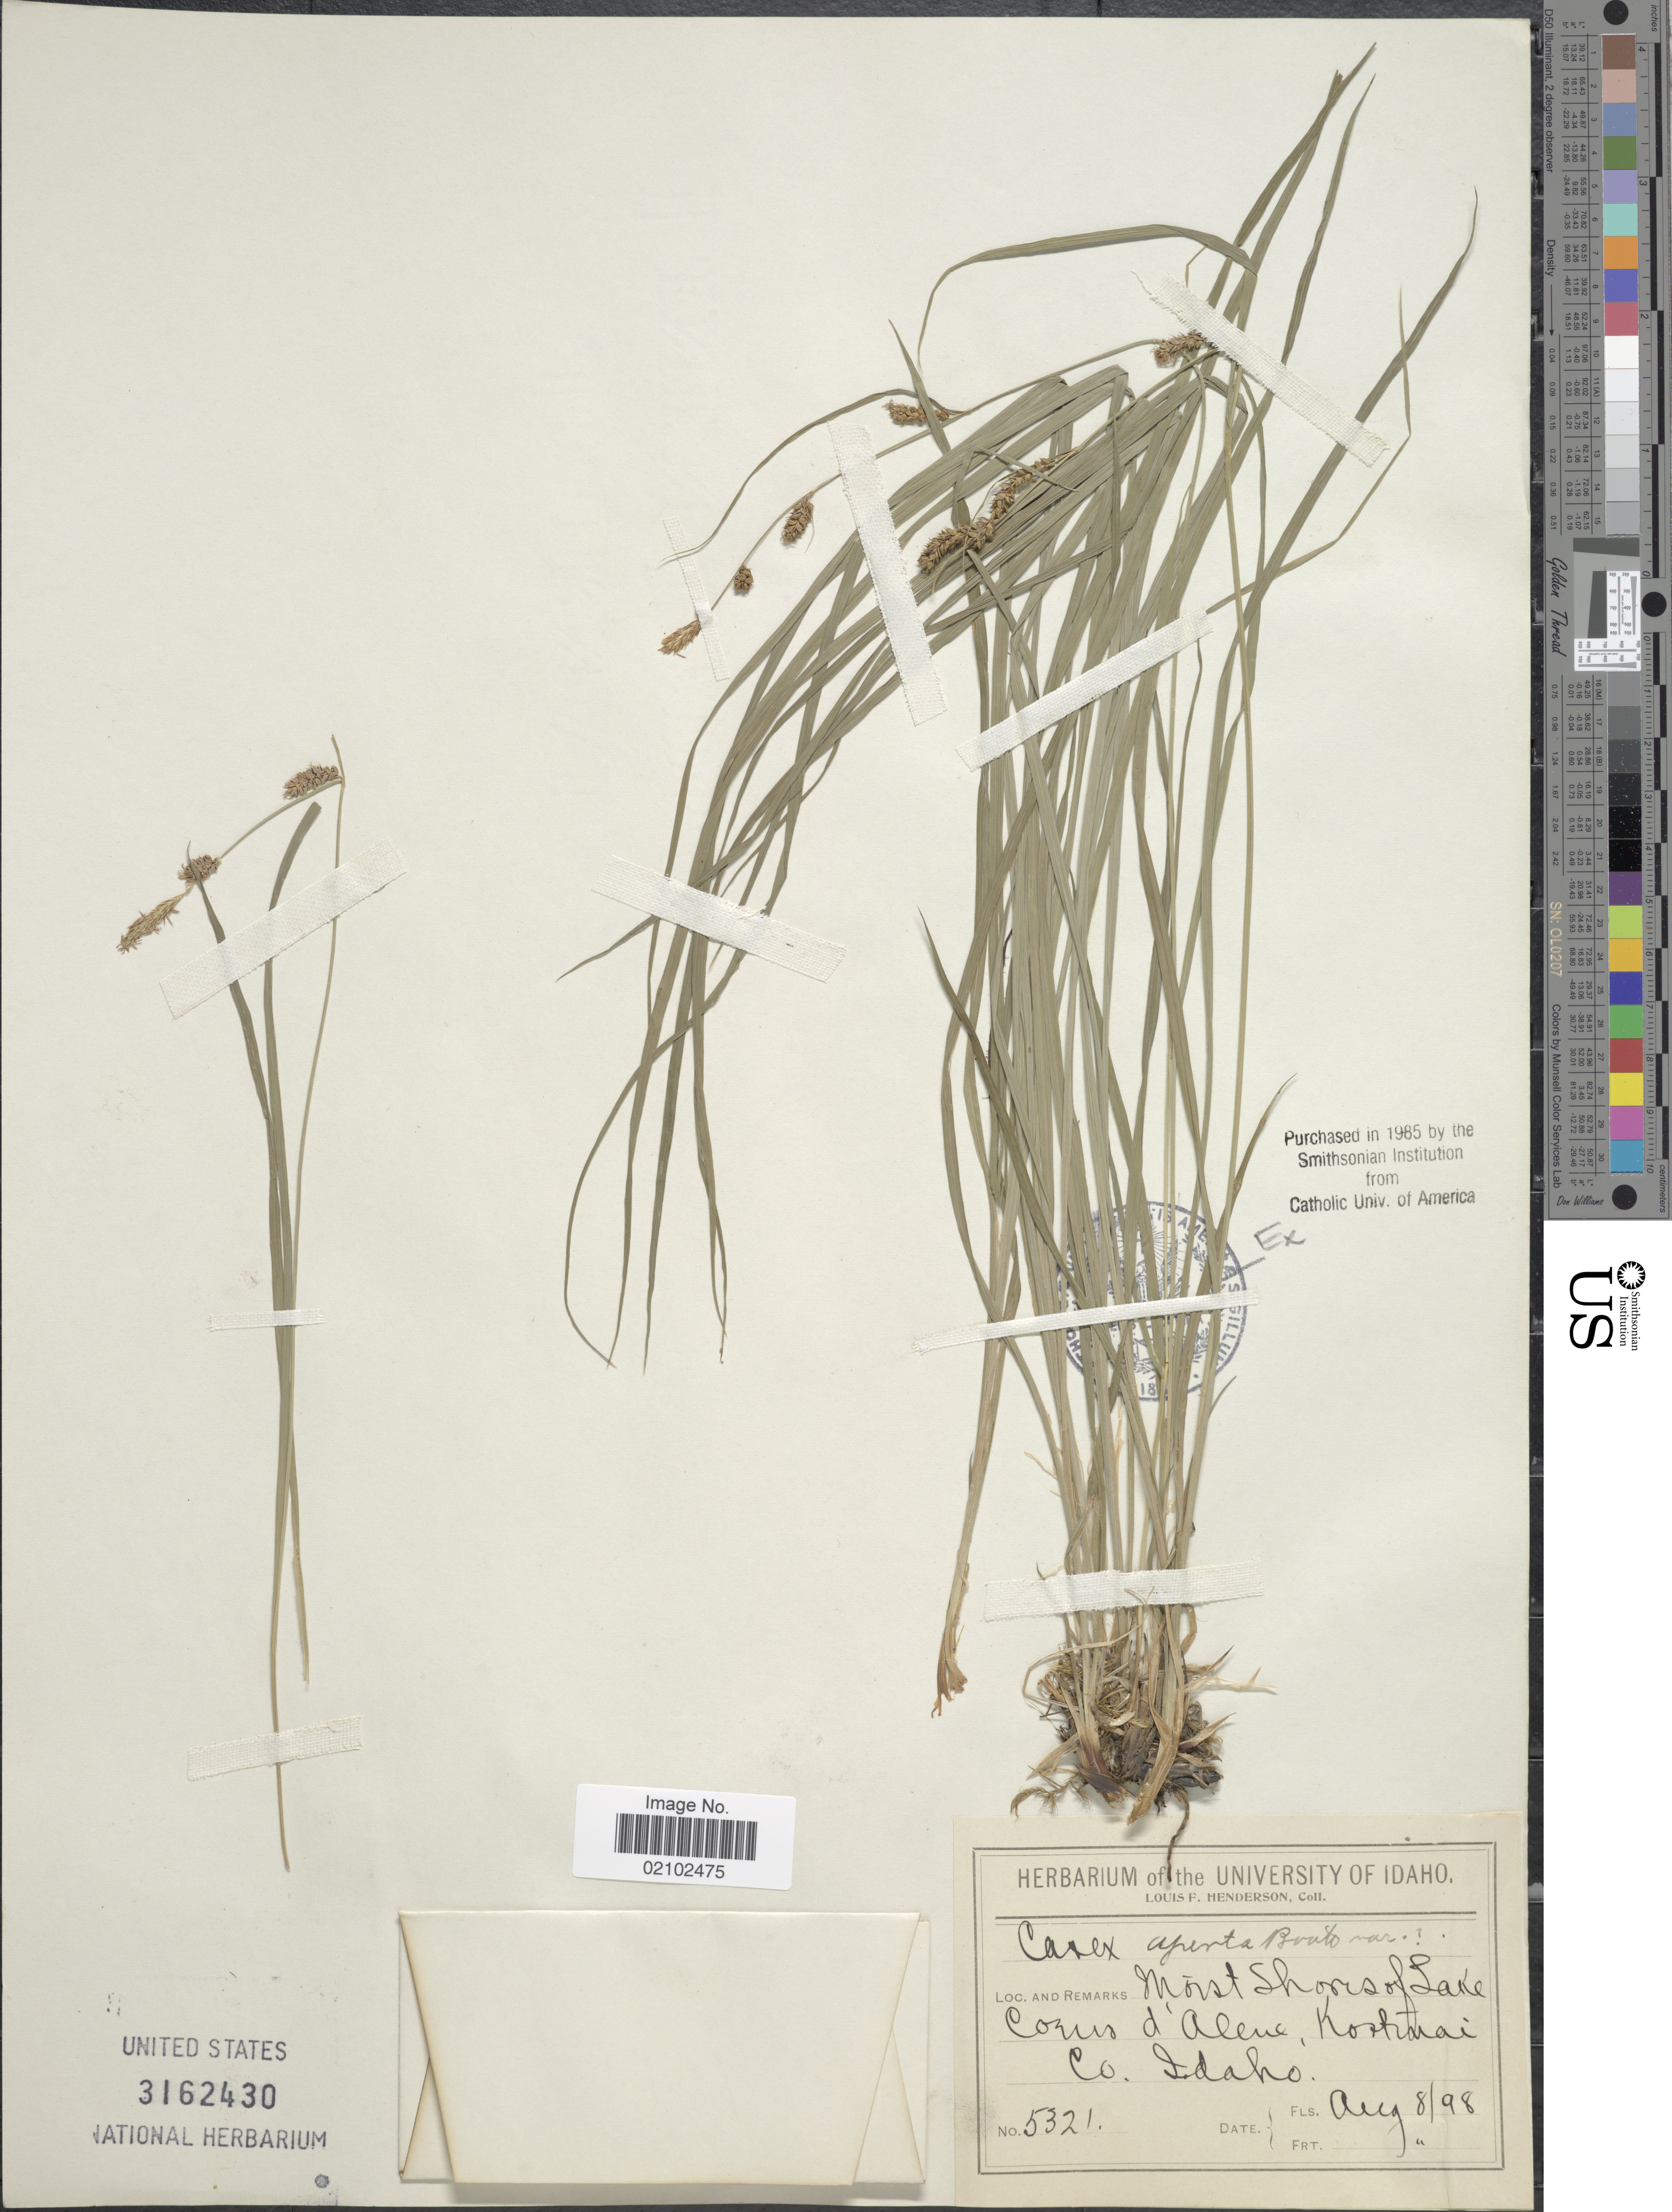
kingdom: Plantae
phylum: Tracheophyta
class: Liliopsida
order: Poales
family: Cyperaceae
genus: Carex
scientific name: Carex aperta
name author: Boott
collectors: L. Henderson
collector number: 5321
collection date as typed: Transcribed d/m/y: 8/8/98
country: United States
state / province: Idaho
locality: Moist shores of Lake Coeur d'Alene, Kootenai Co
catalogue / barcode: US 3162430